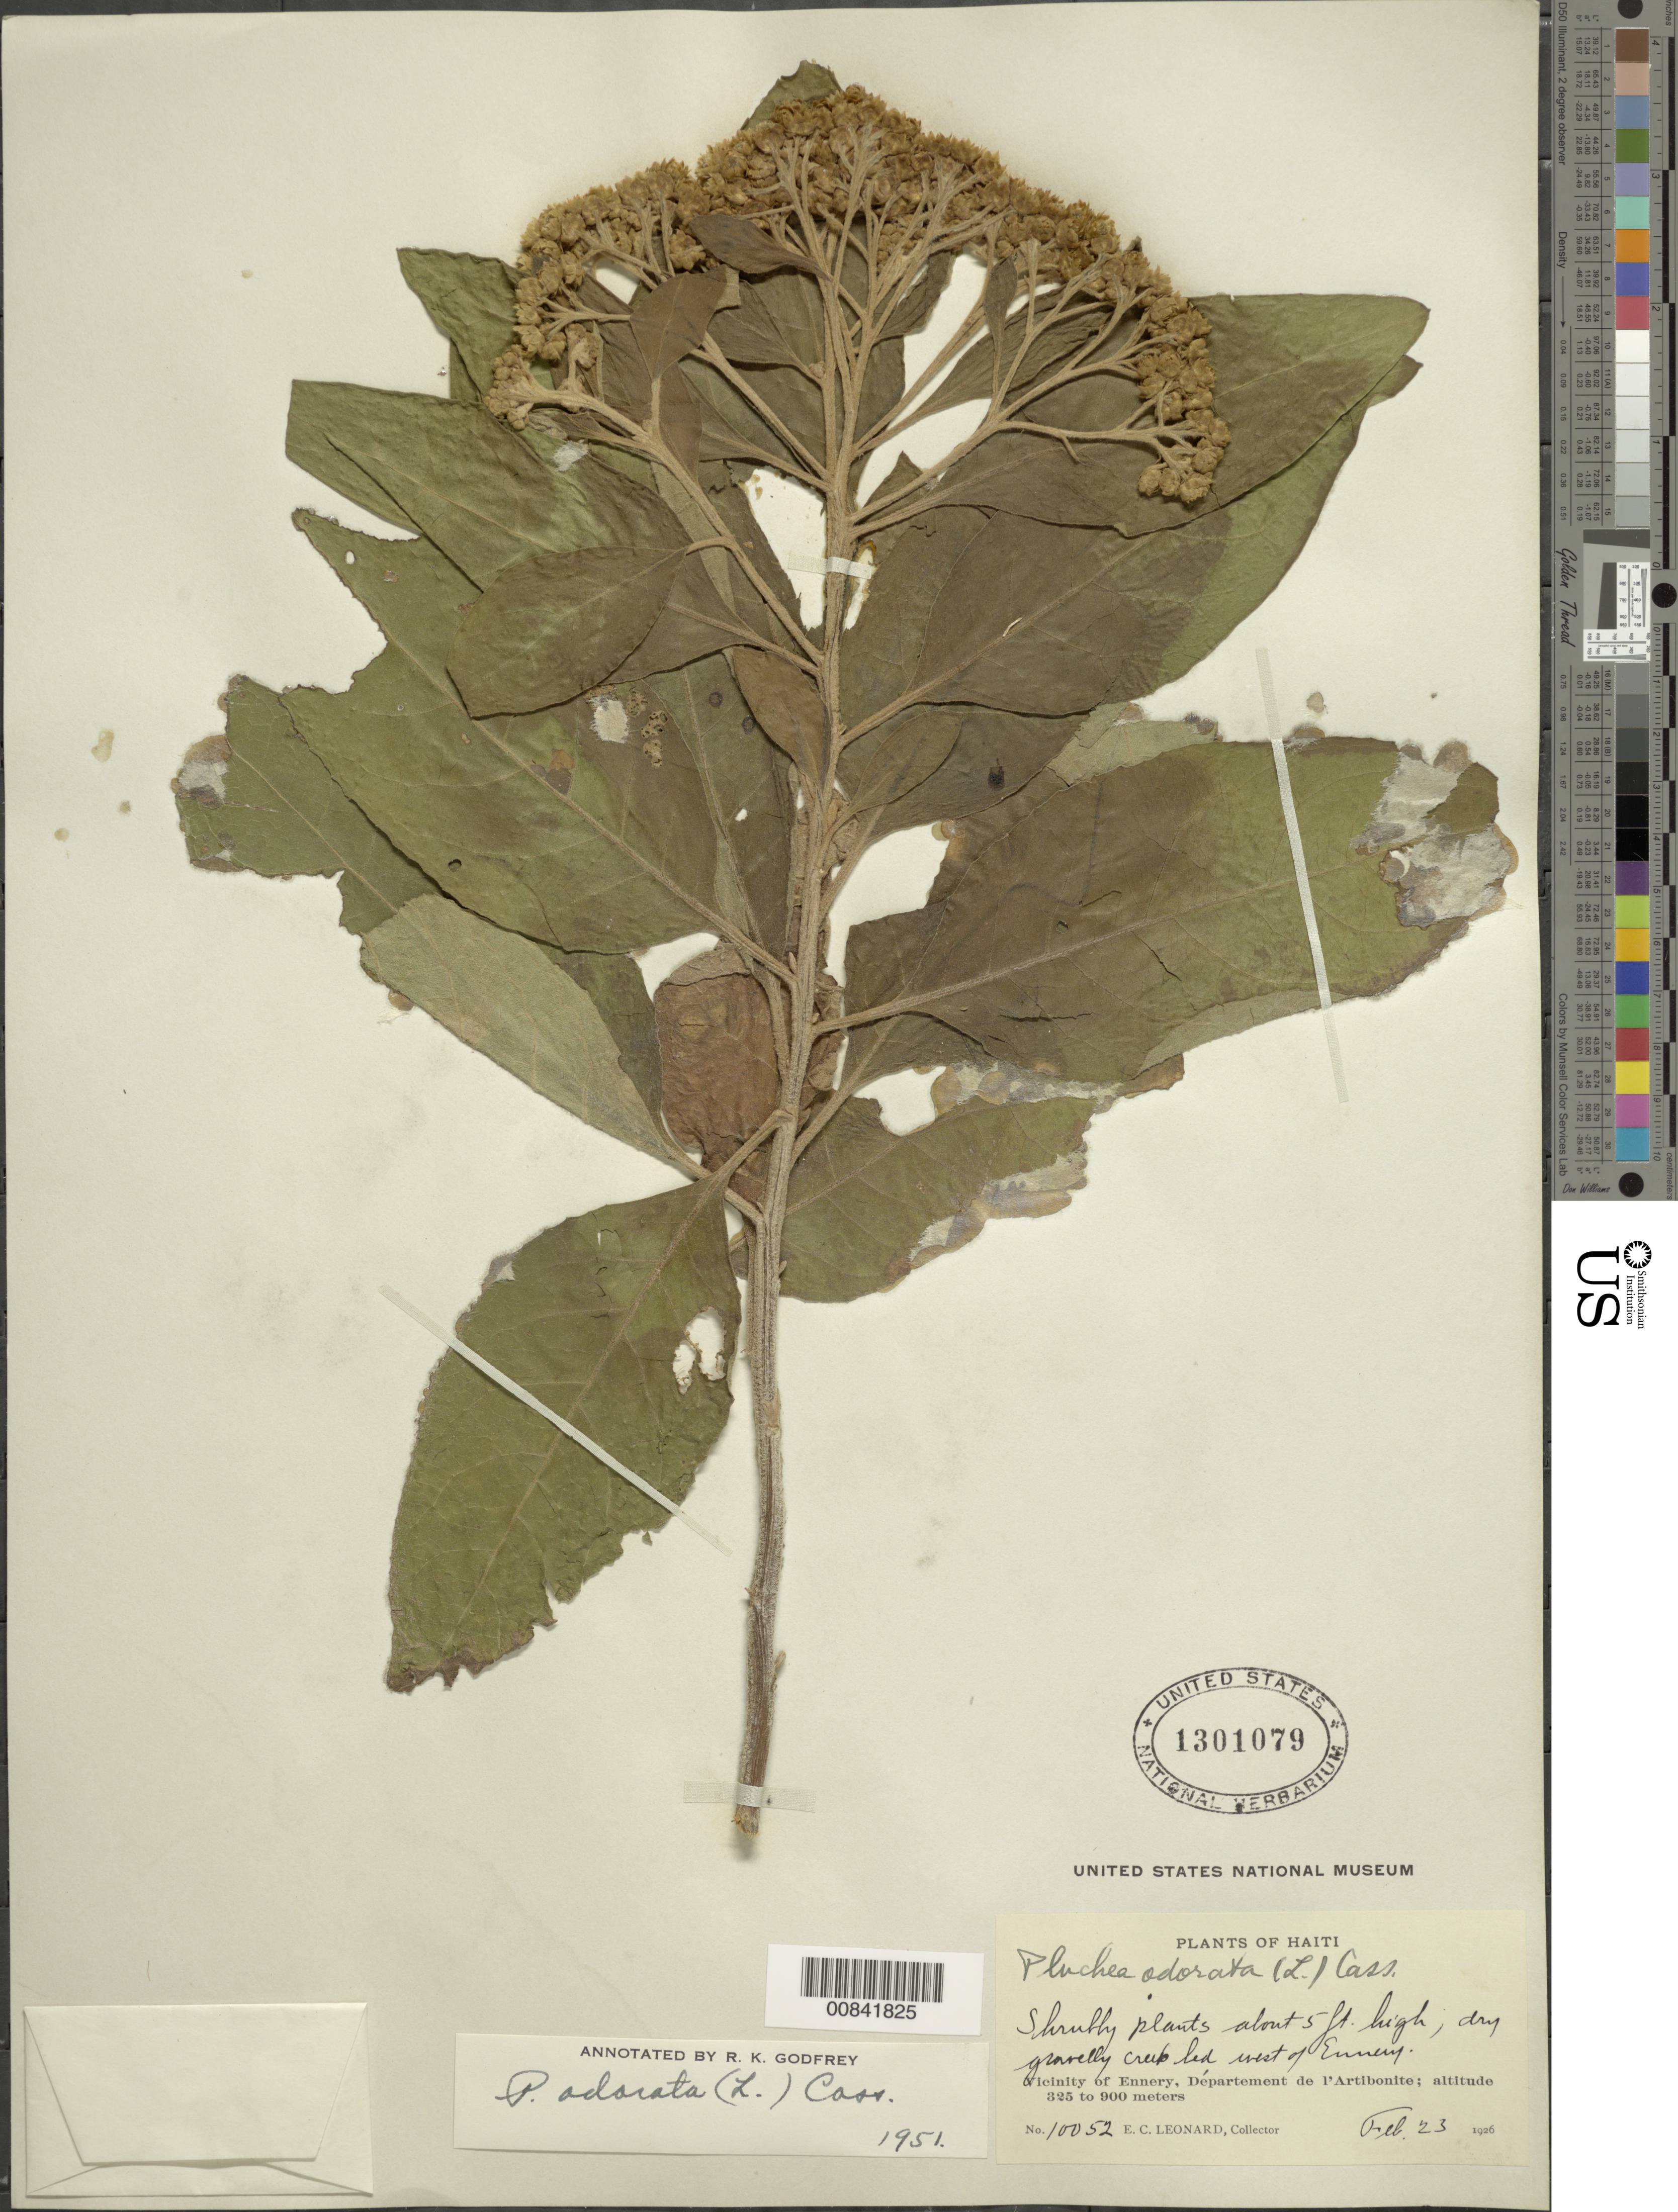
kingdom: Plantae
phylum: Tracheophyta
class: Magnoliopsida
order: Asterales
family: Asteraceae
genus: Pluchea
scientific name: Pluchea carolinensis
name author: (Jacq.) D. Don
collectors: E. C. Leonard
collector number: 10052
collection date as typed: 23 Feb 1926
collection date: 1926-02-23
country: Haiti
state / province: Artibonite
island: Hispaniola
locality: Vicinity of Ennery, E of village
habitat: Dry gravelly creek bed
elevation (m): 325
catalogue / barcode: US 1301079